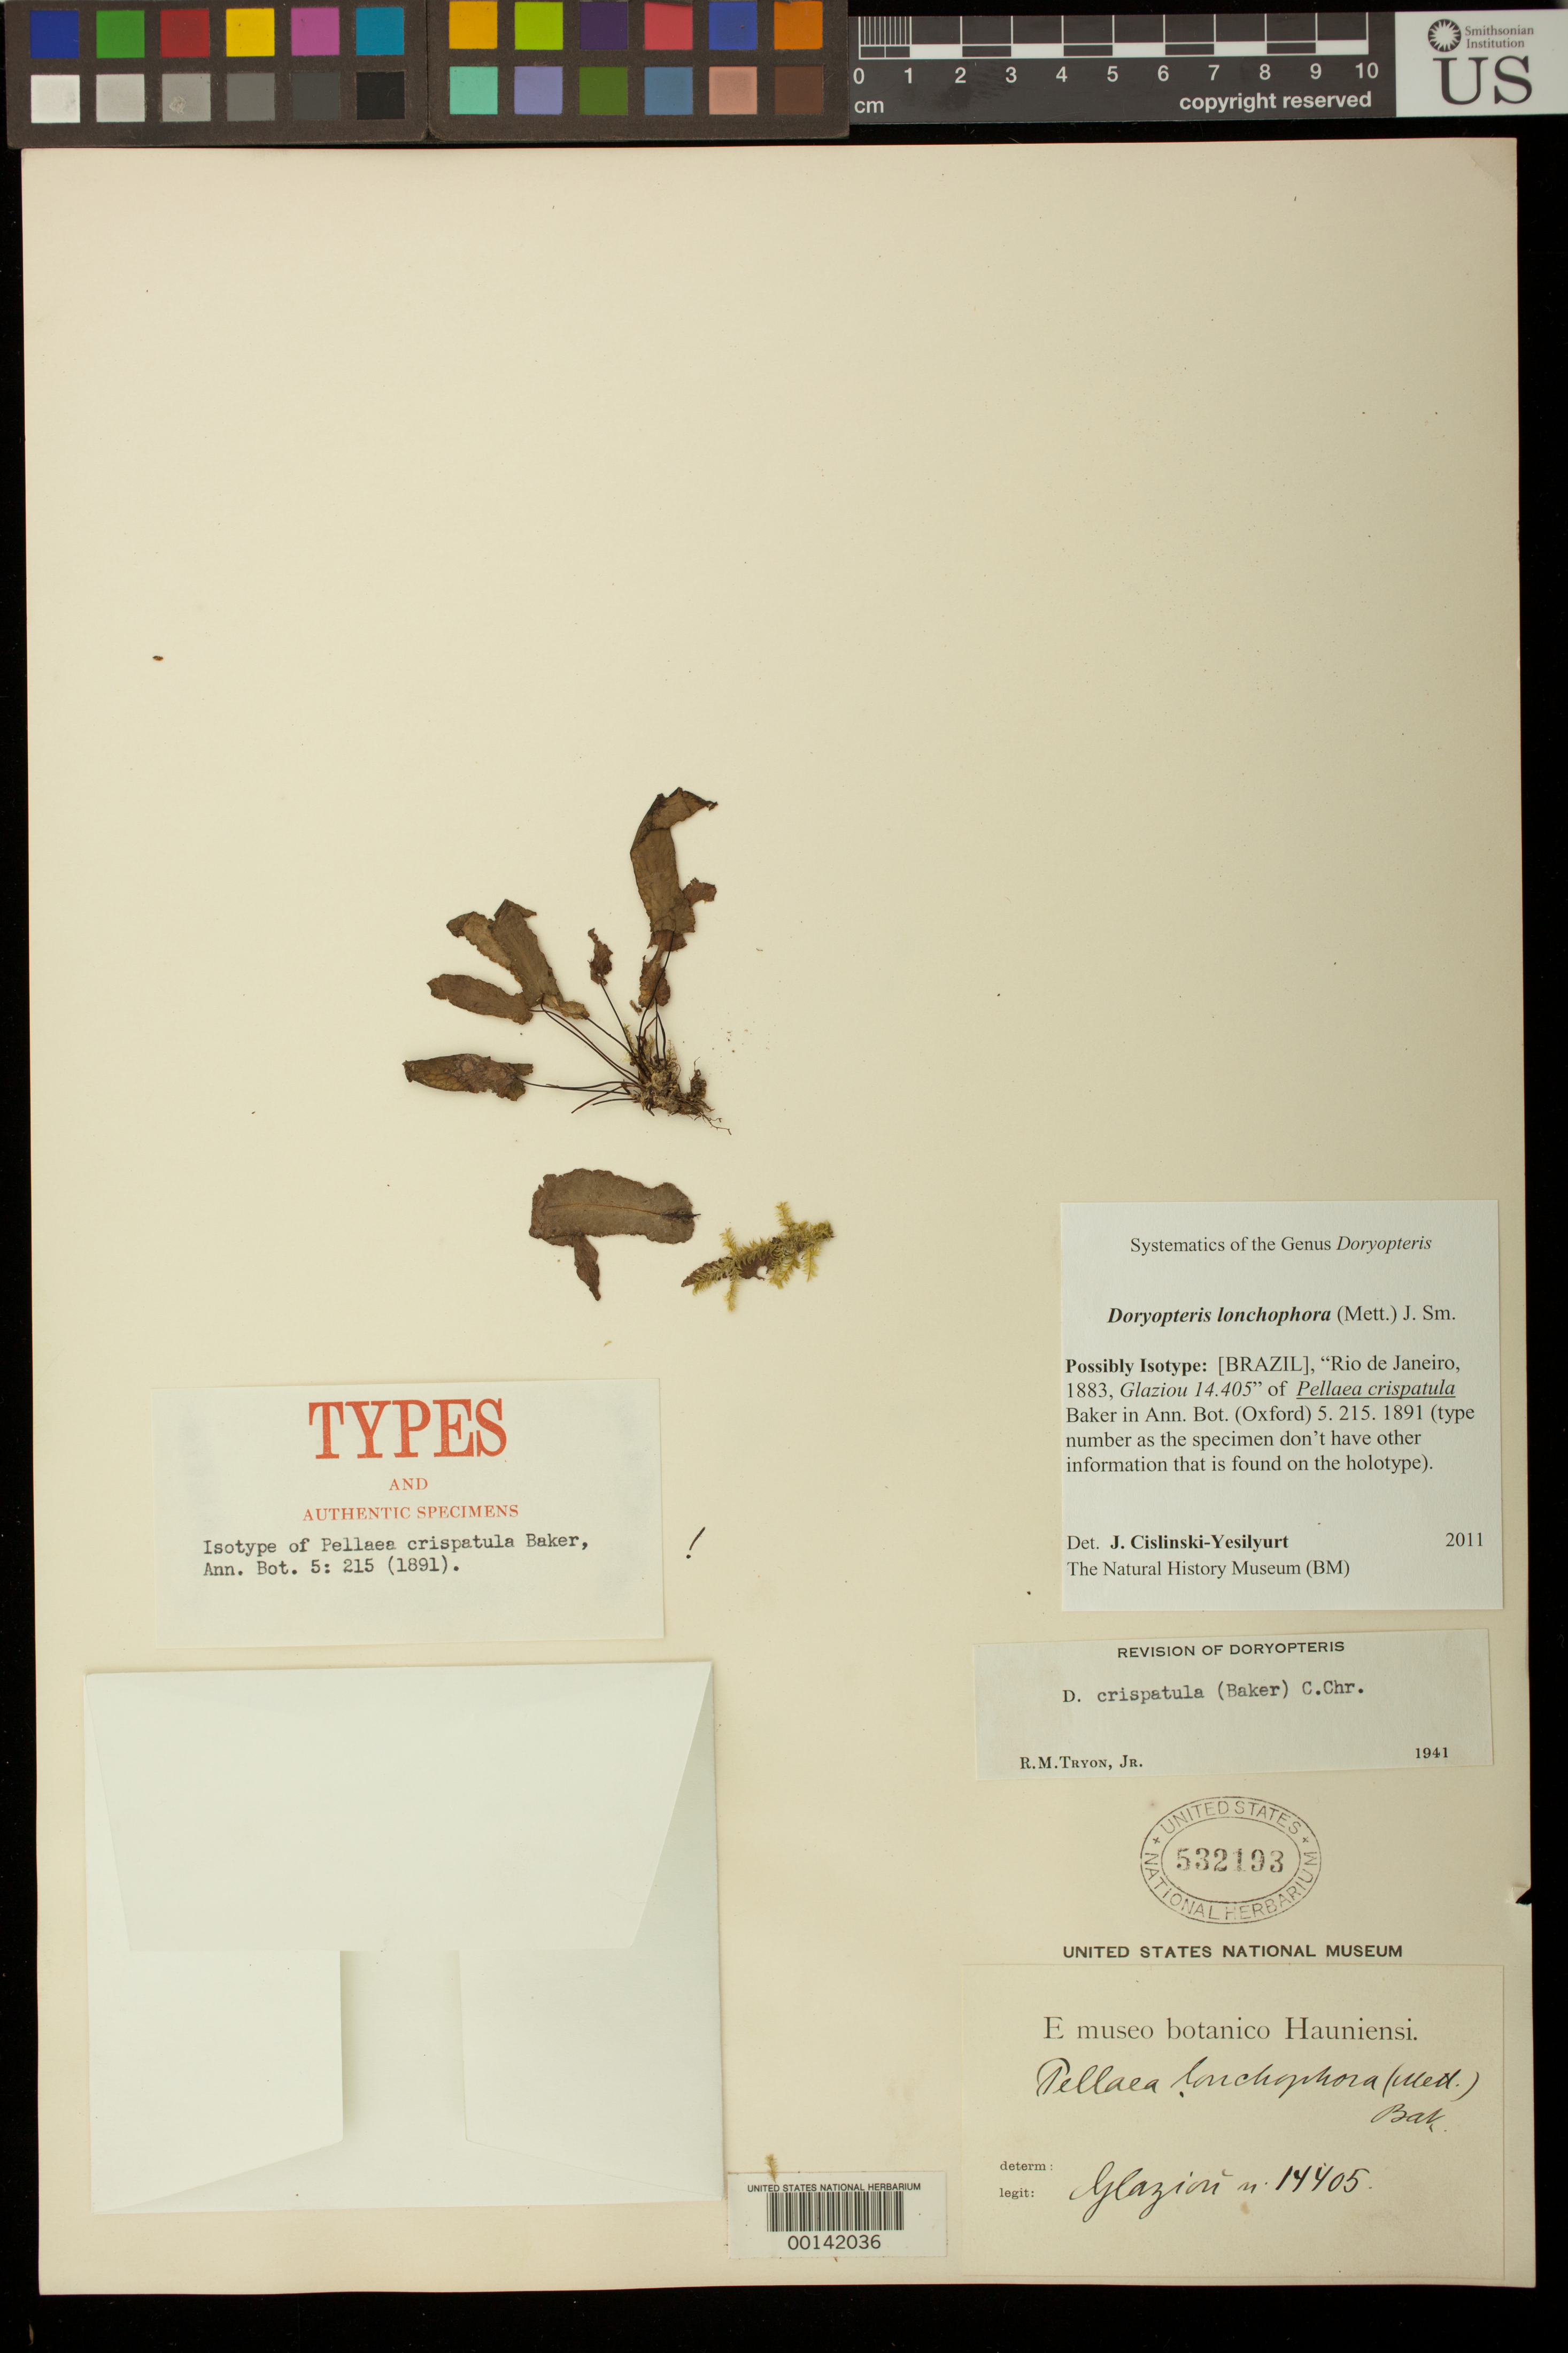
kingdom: Plantae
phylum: Tracheophyta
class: Polypodiopsida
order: Polypodiales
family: Pteridaceae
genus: Pellaea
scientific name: Pellaea crispatula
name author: Baker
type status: Possible Type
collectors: A. F. M. Glaziou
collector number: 14405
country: Brazil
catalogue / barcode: US 532193